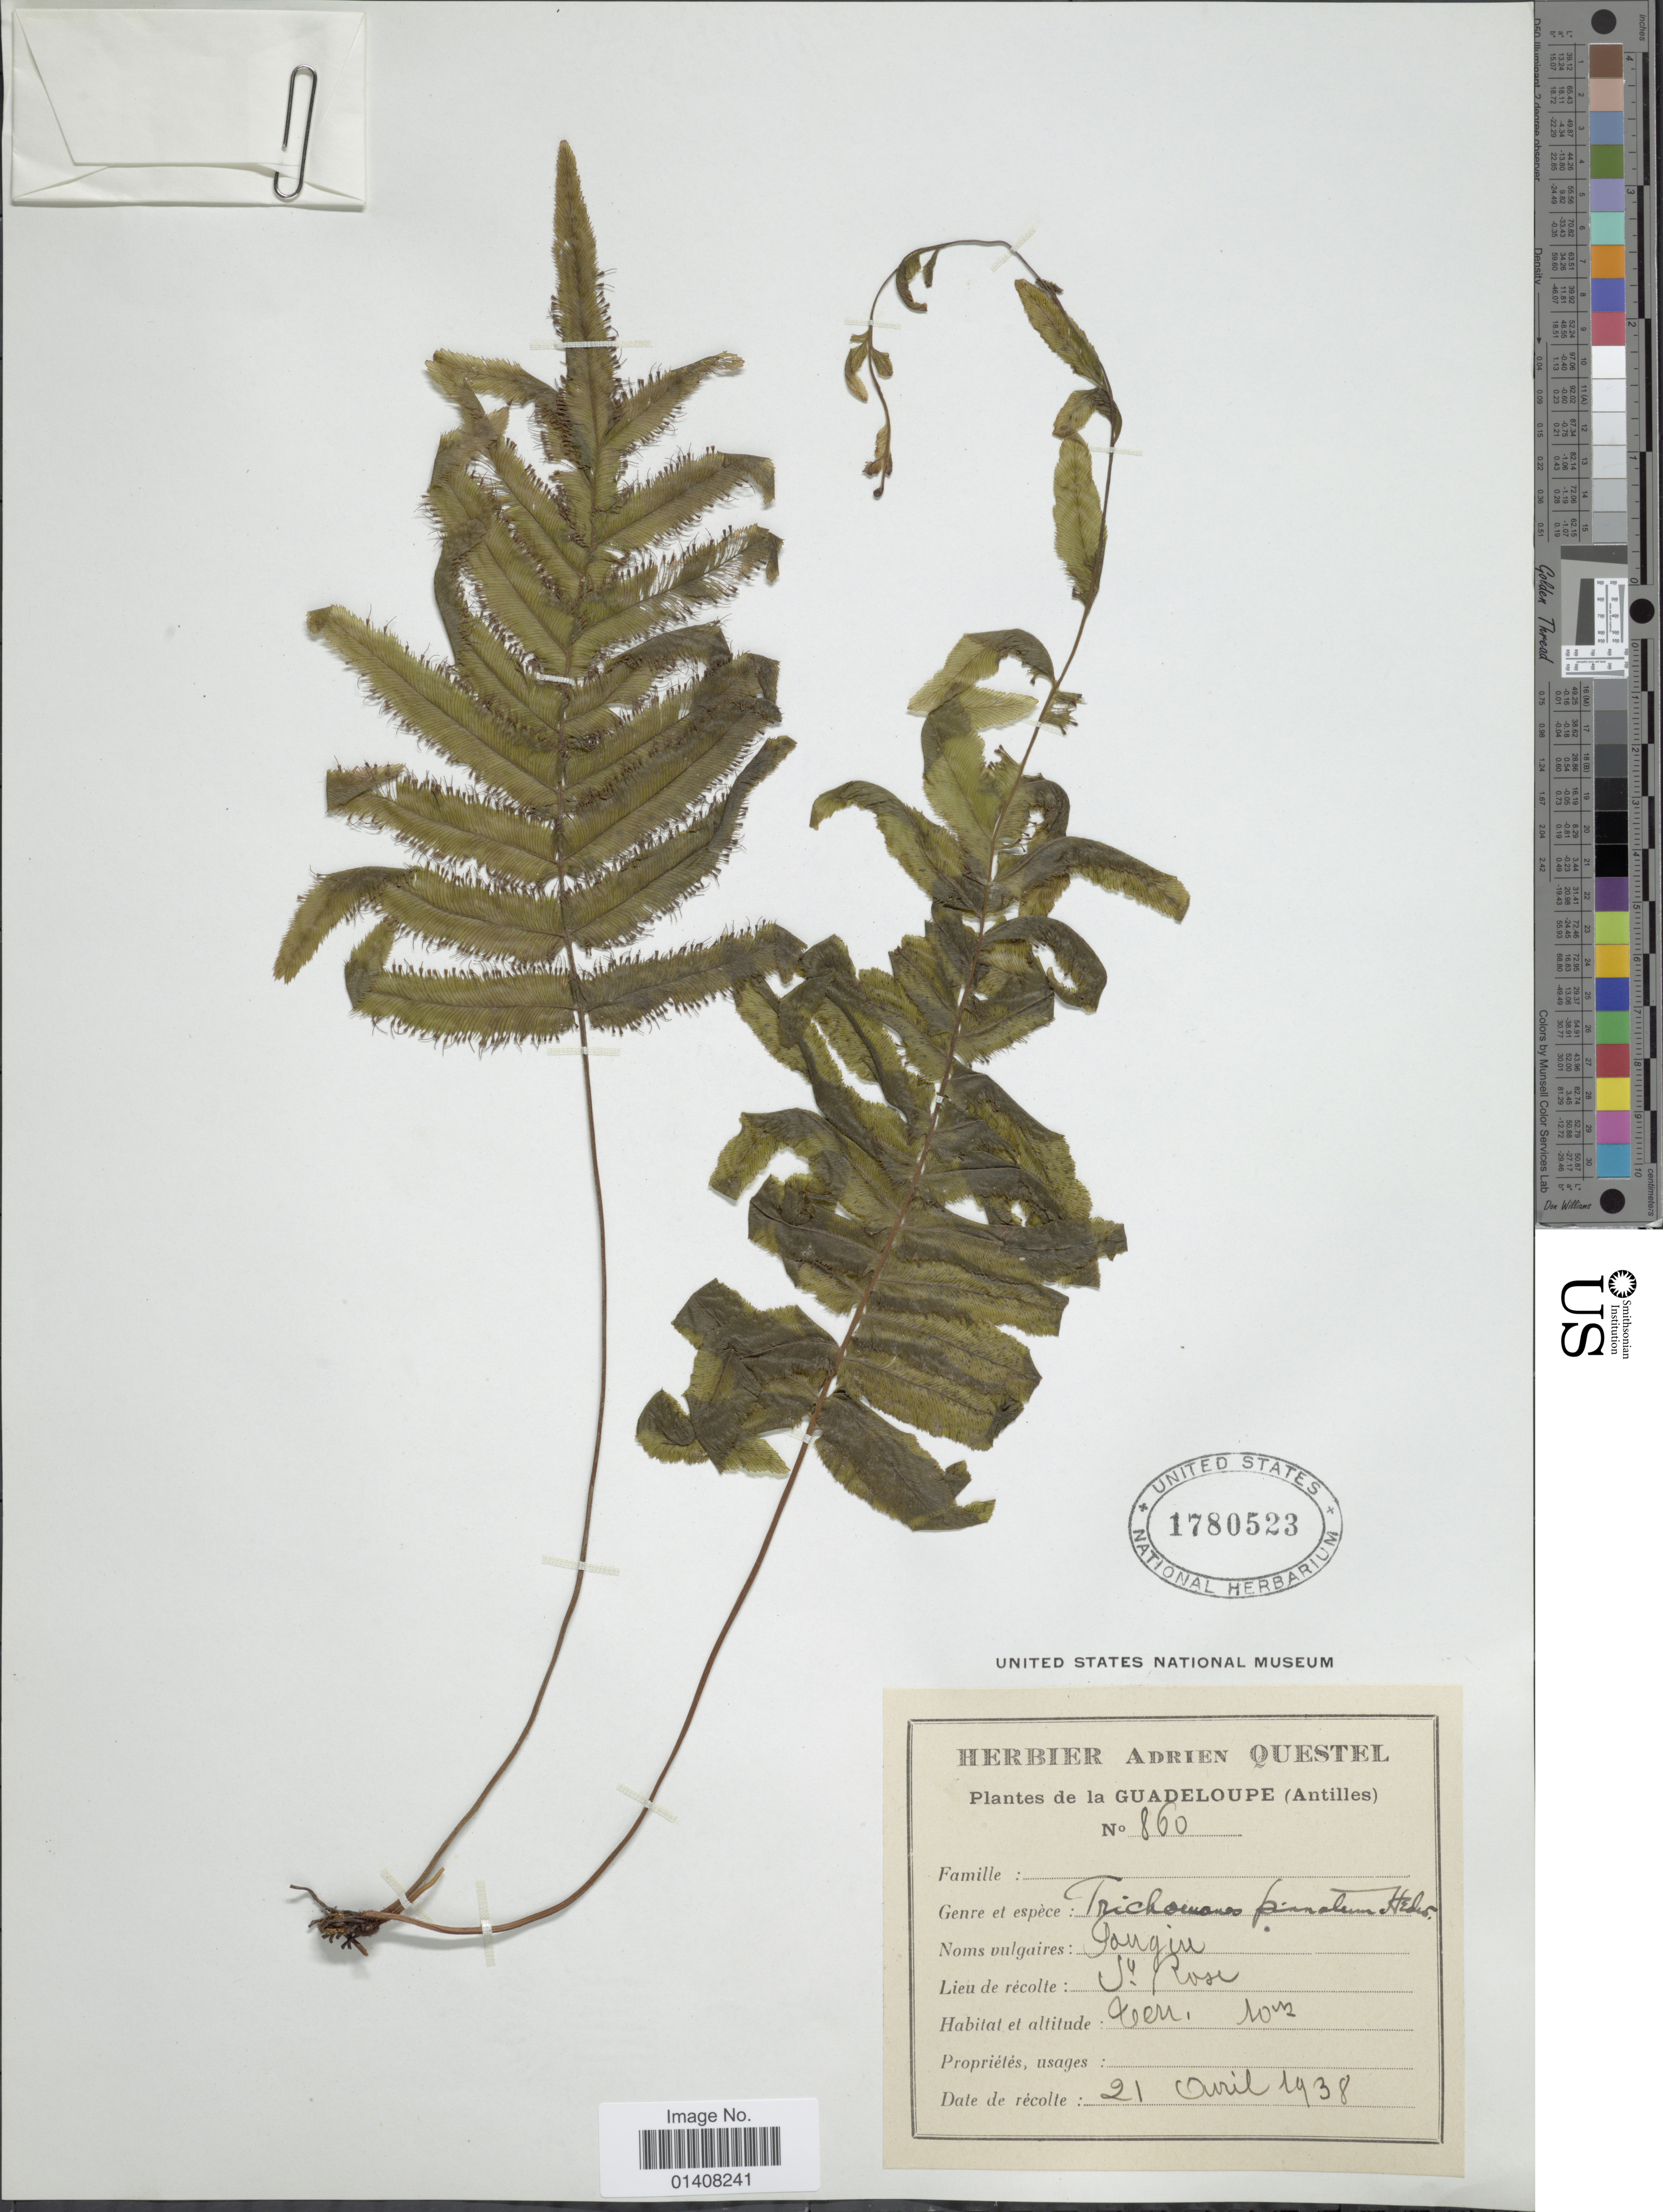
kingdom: Plantae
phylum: Tracheophyta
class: Polypodiopsida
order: Hymenophyllales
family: Hymenophyllaceae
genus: Trichomanes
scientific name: Trichomanes pinnatum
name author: Hedw.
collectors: A. Questel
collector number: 860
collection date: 1938-04-21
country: Guadeloupe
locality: Guadeloupe (Antilles), Fougère, St. Rose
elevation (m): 10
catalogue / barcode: US 1780523